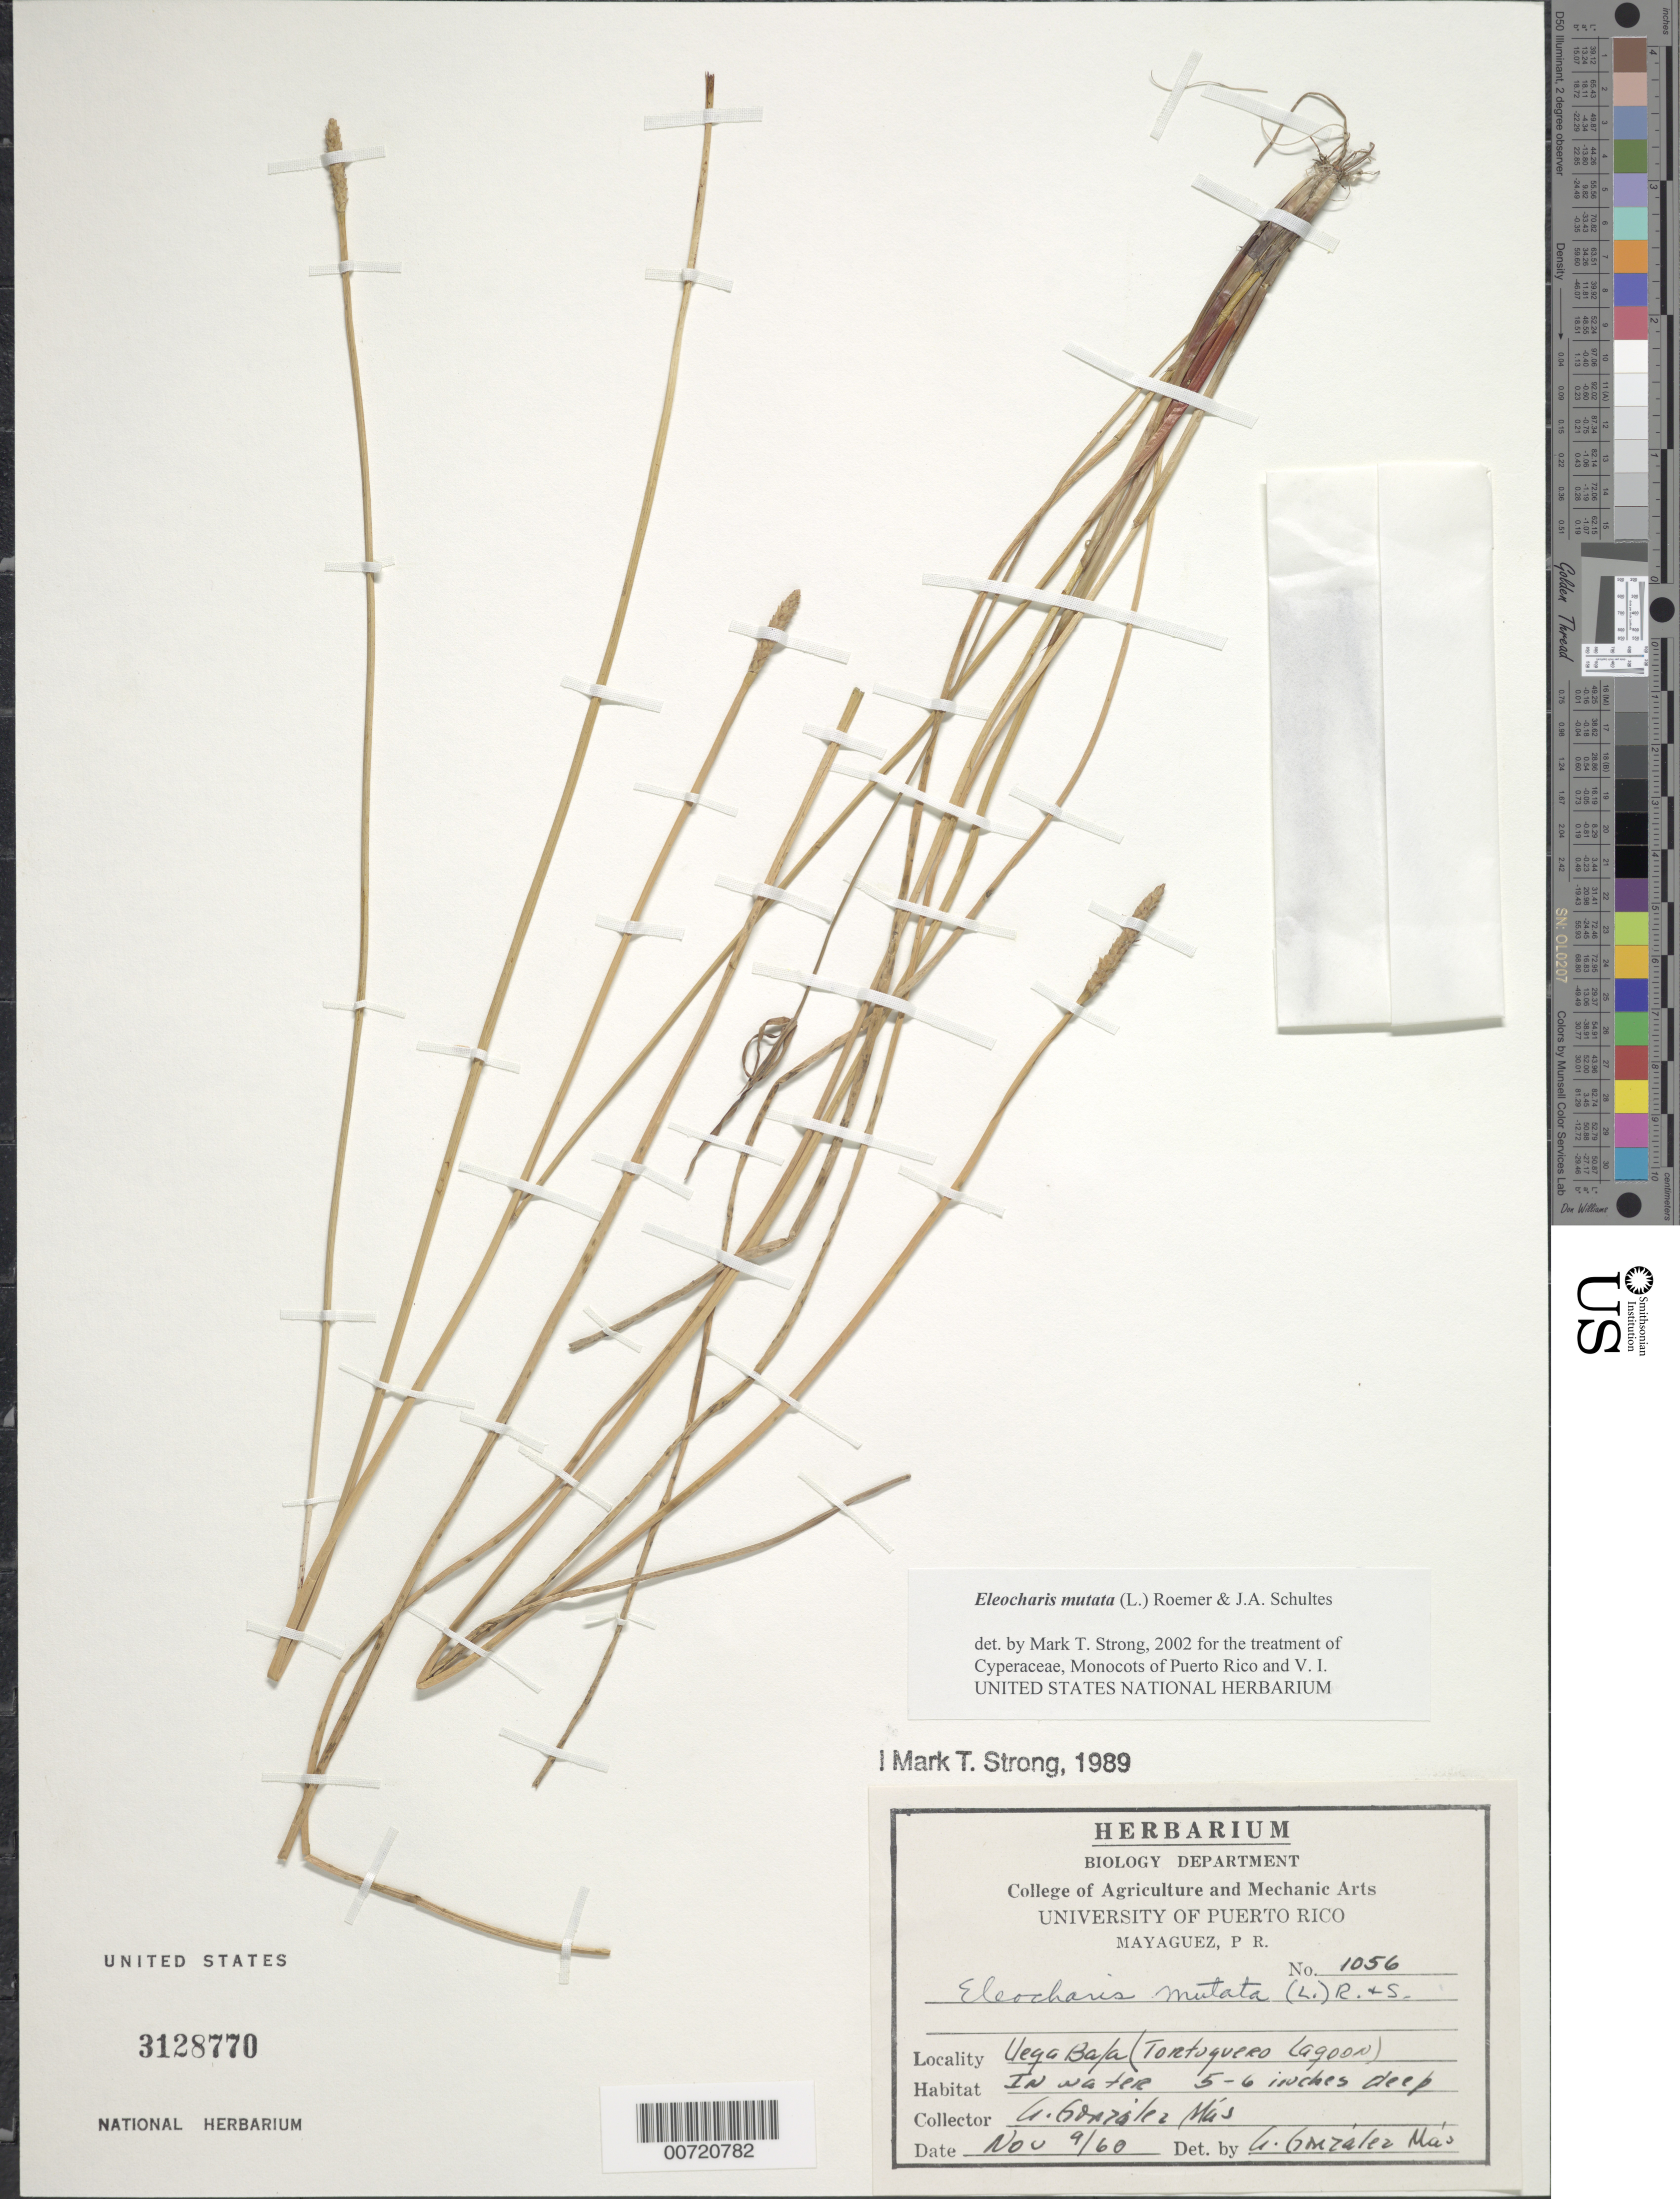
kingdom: Plantae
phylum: Tracheophyta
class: Liliopsida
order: Poales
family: Cyperaceae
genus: Eleocharis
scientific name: Eleocharis mutata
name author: (L.) Roem. & Schult.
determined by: Strong, M. T., (US), Smithsonian Institution - National Museum of Natural History (UNITED STATES)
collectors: A. González Más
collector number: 1056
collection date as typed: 09 Nov 1960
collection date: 1960-11-09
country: Puerto Rico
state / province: Manatí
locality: Vega Baja: Tortuguero Lagoon.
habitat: In water.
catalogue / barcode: US 3128770